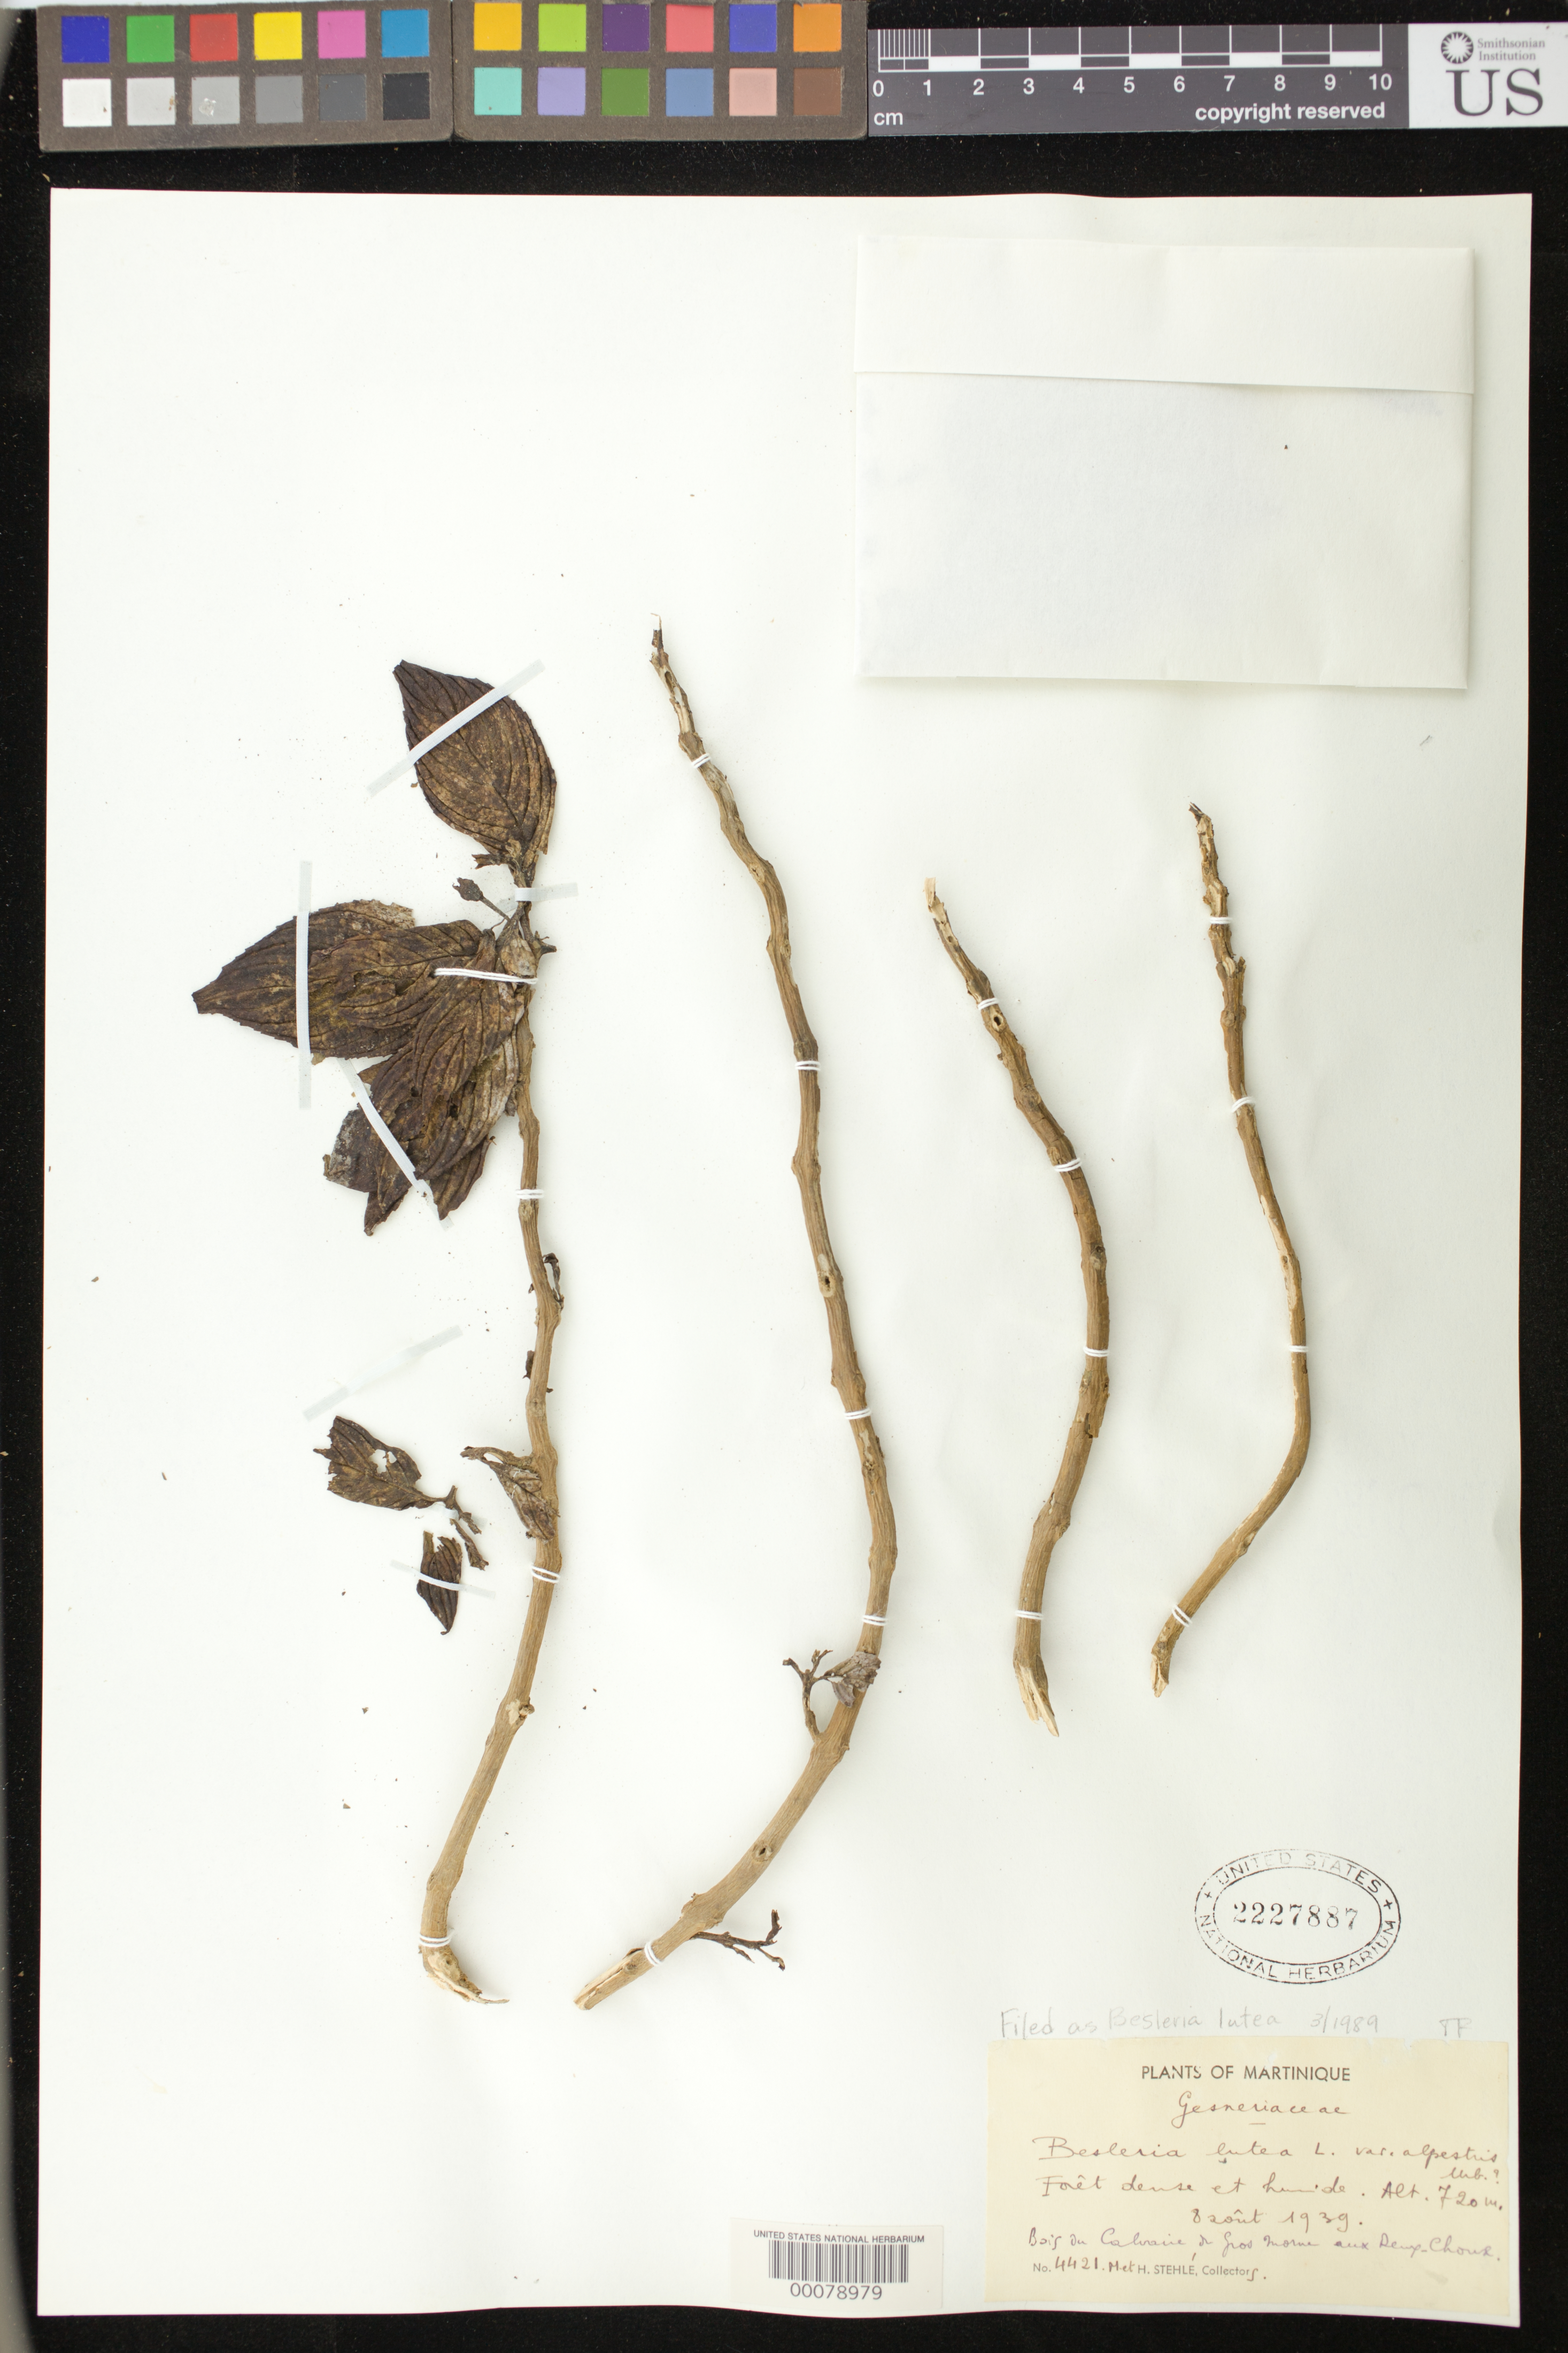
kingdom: Plantae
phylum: Tracheophyta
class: Magnoliopsida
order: Lamiales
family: Gesneriaceae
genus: Besleria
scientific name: Besleria lutea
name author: L.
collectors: M. Stehlé & H. Stehlé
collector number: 4421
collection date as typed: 08 Aug 1939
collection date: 1939-08-08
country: Martinique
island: Martinique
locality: Woods of Calvary and Gros Morne to Deux-choux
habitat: Dense, humid forest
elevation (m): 720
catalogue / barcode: US 2227887